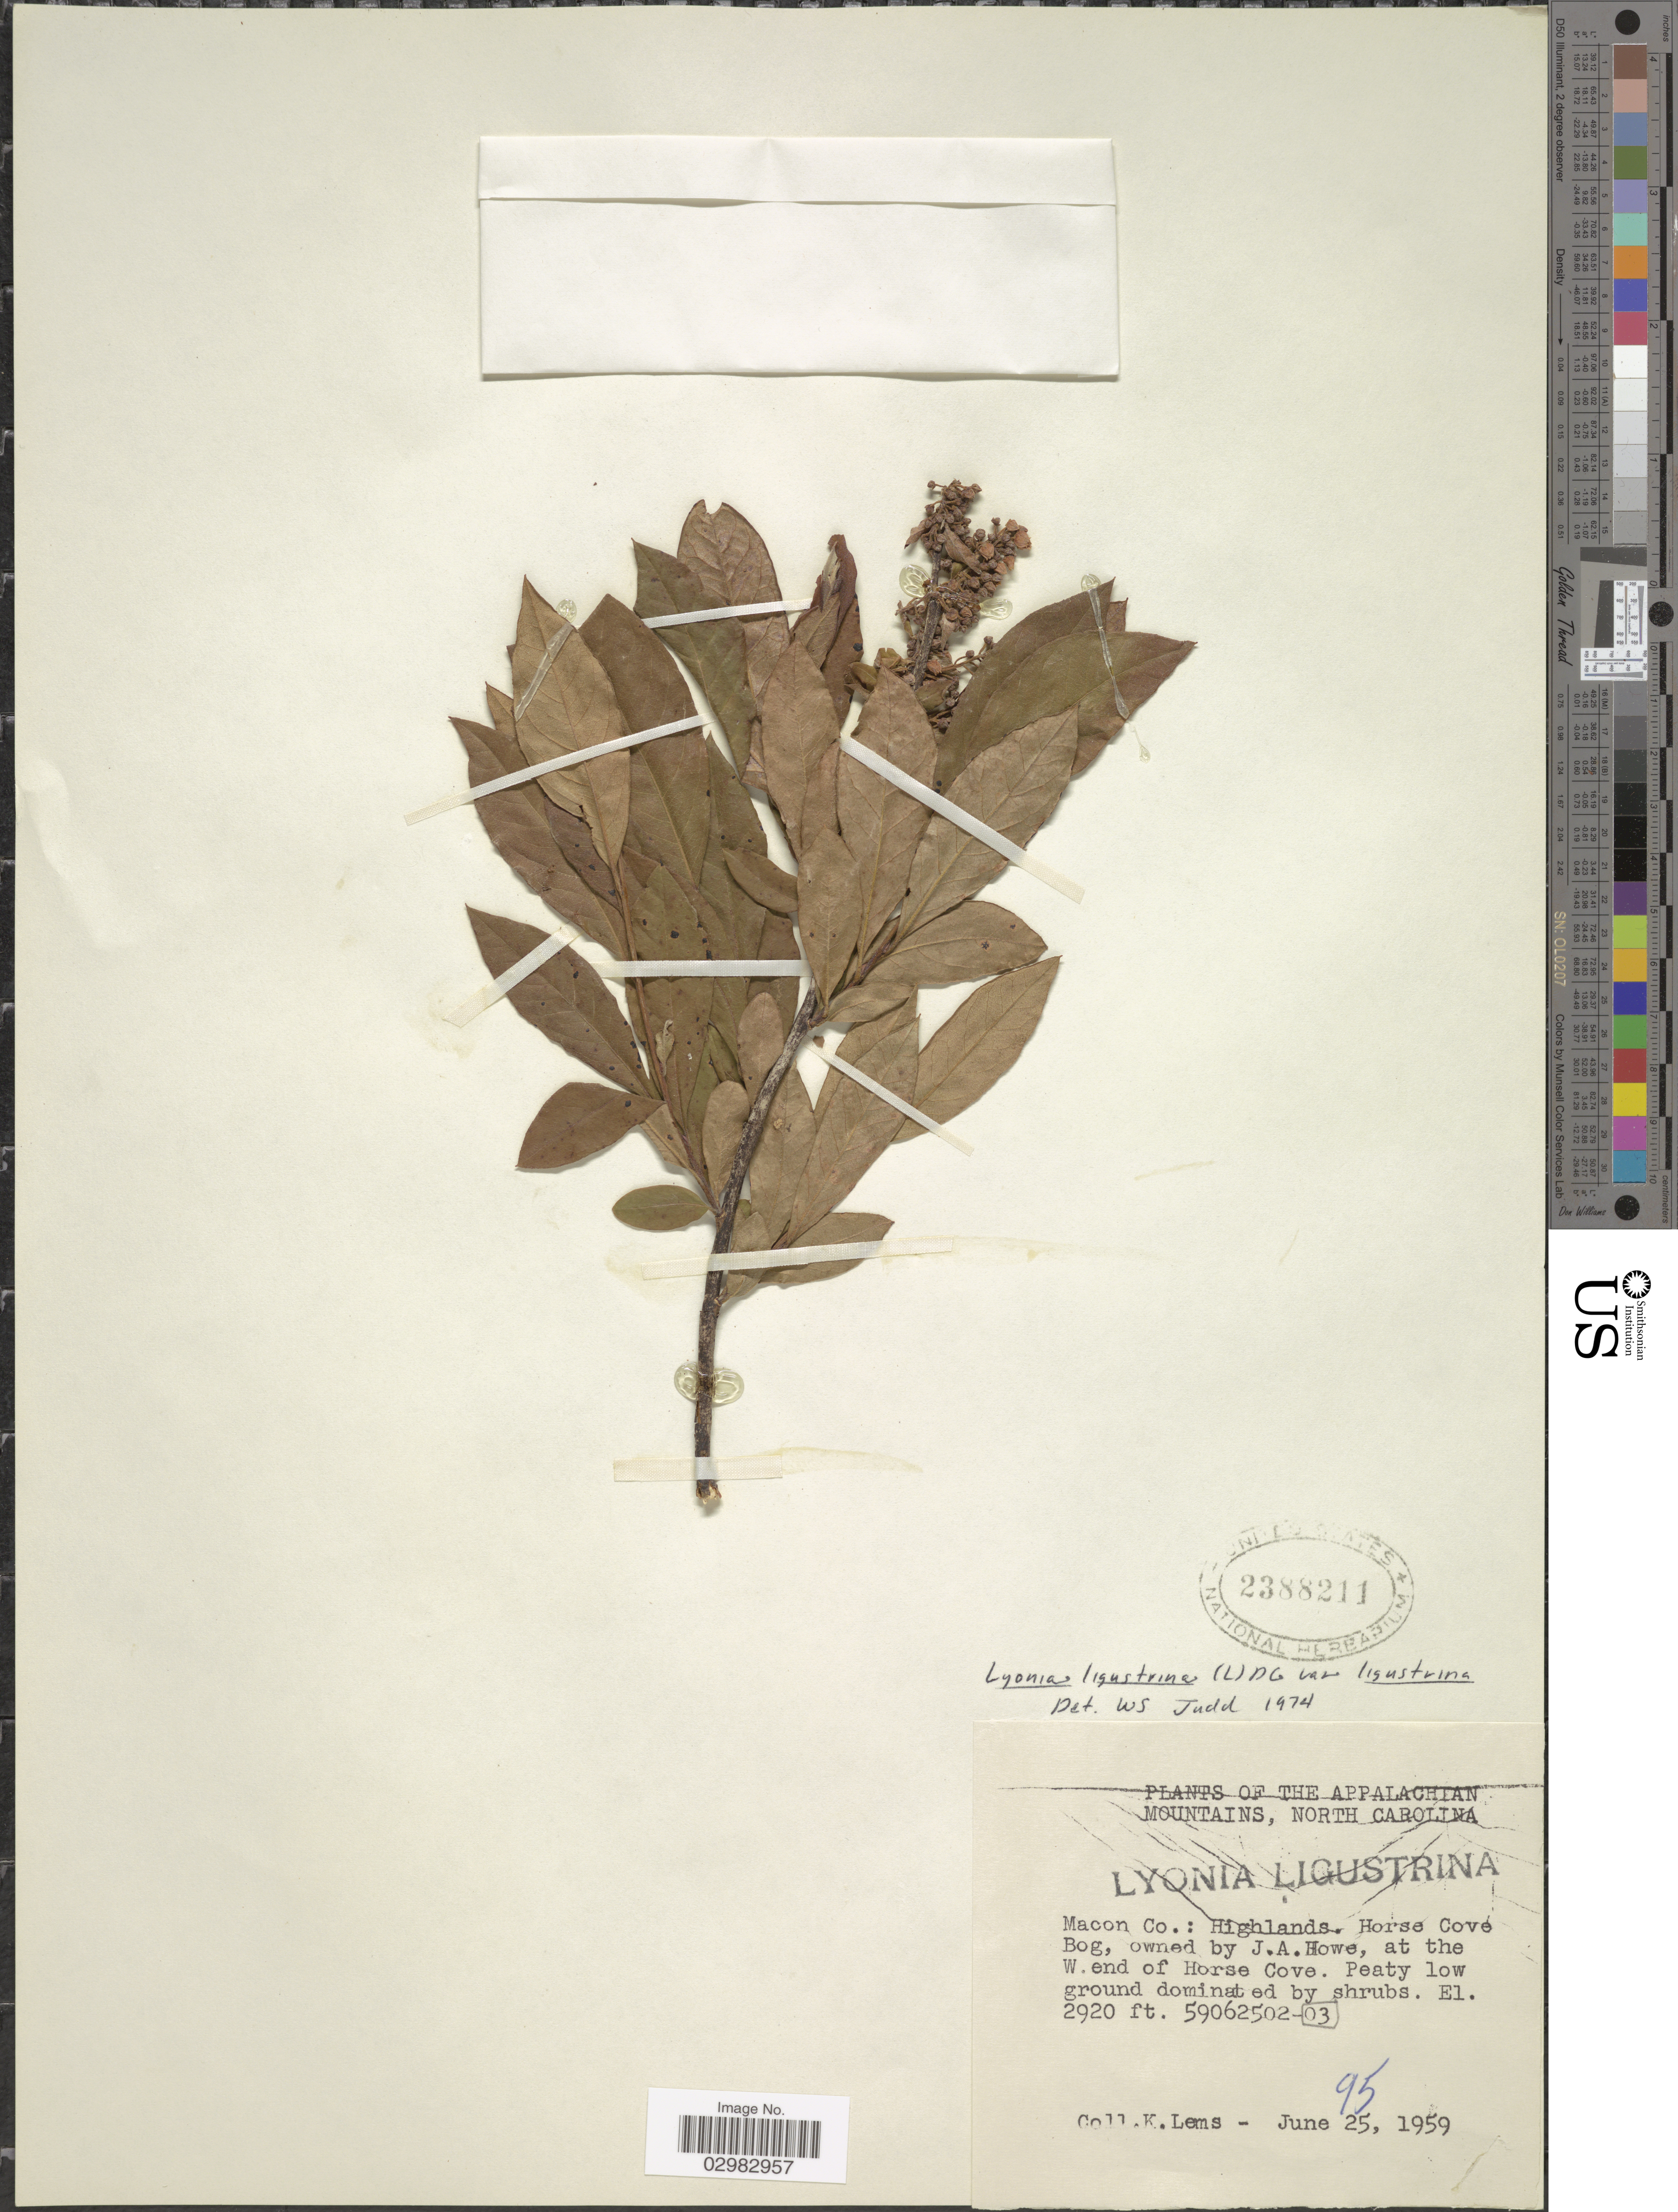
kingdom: Plantae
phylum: Tracheophyta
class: Magnoliopsida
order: Ericales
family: Ericaceae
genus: Lyonia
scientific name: Lyonia ligustrina var. ligustrina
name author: (L.) DC.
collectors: K. Lems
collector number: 95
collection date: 1959-06-25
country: United States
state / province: North Carolina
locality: The Appalachian Mountains. Macon Co.: Highlands. Horse Cove Bog, owned by J. A. Howe, at the W. end of Horse Cove.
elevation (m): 890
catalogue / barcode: US 2388211